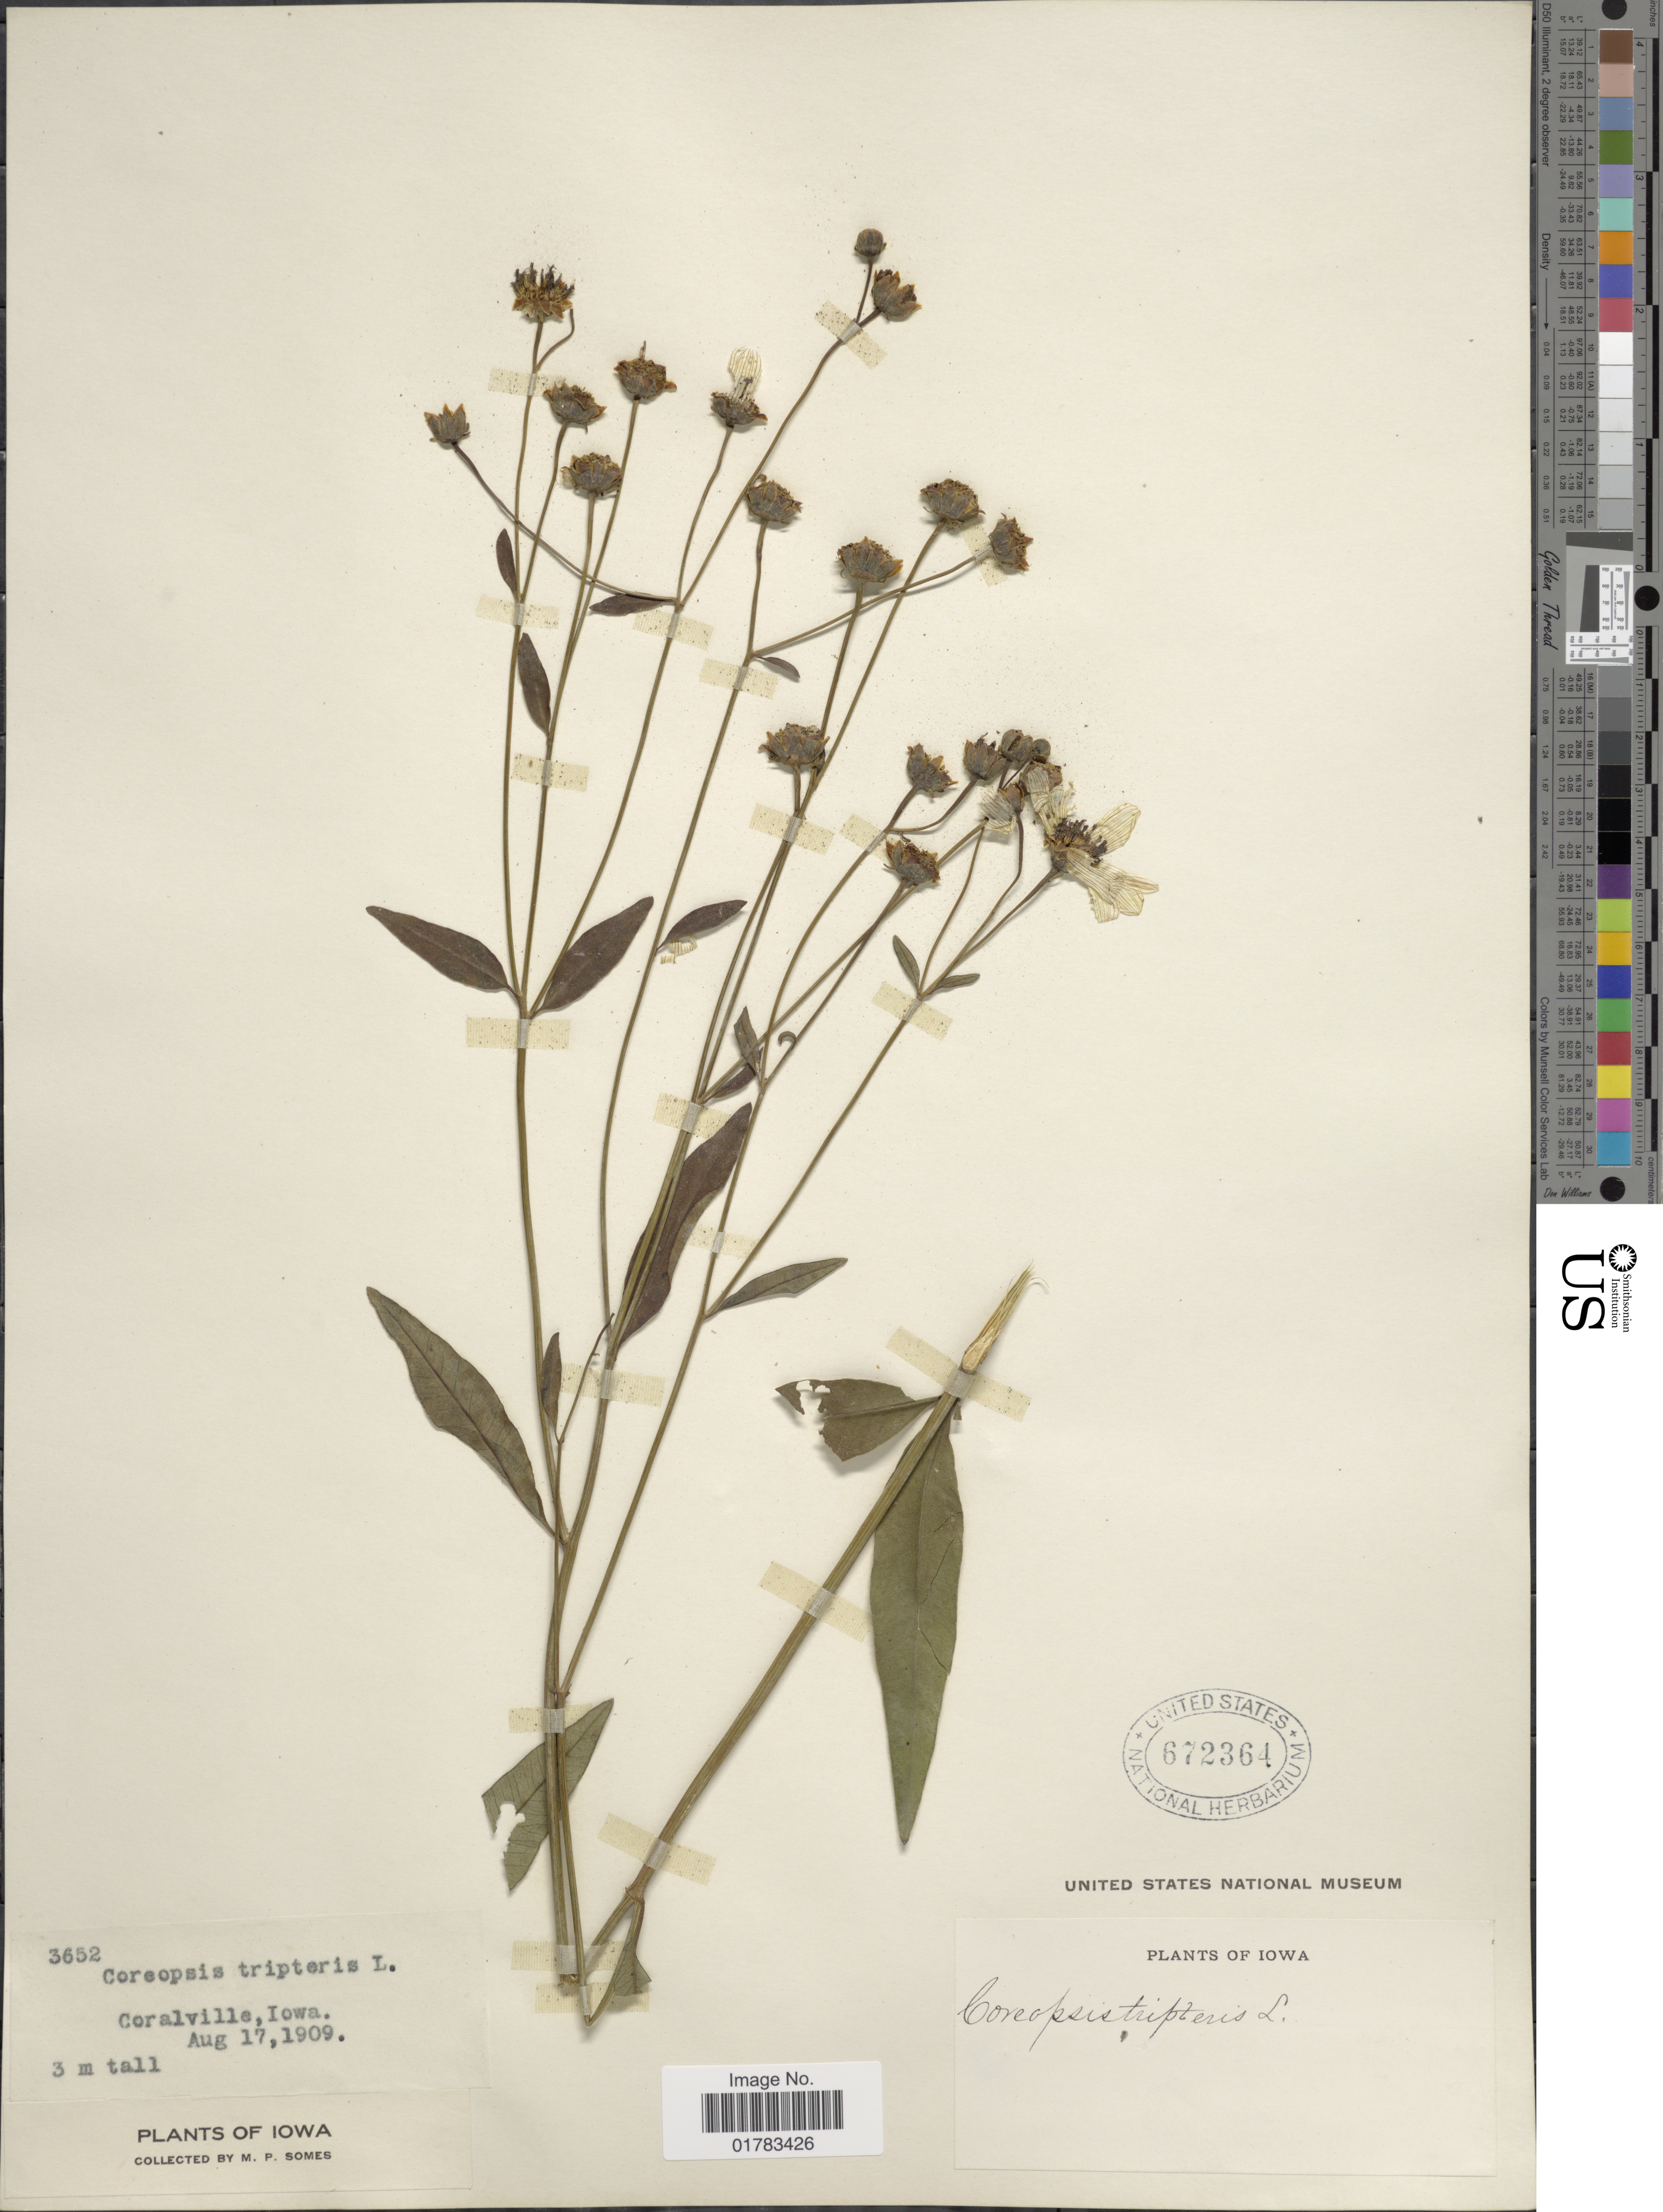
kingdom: Plantae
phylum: Tracheophyta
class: Magnoliopsida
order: Asterales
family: Asteraceae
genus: Coreopsis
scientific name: Coreopsis tripteris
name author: L.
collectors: M. Somes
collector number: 3652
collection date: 1909-08-17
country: United States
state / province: Iowa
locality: Coralville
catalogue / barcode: US 672364